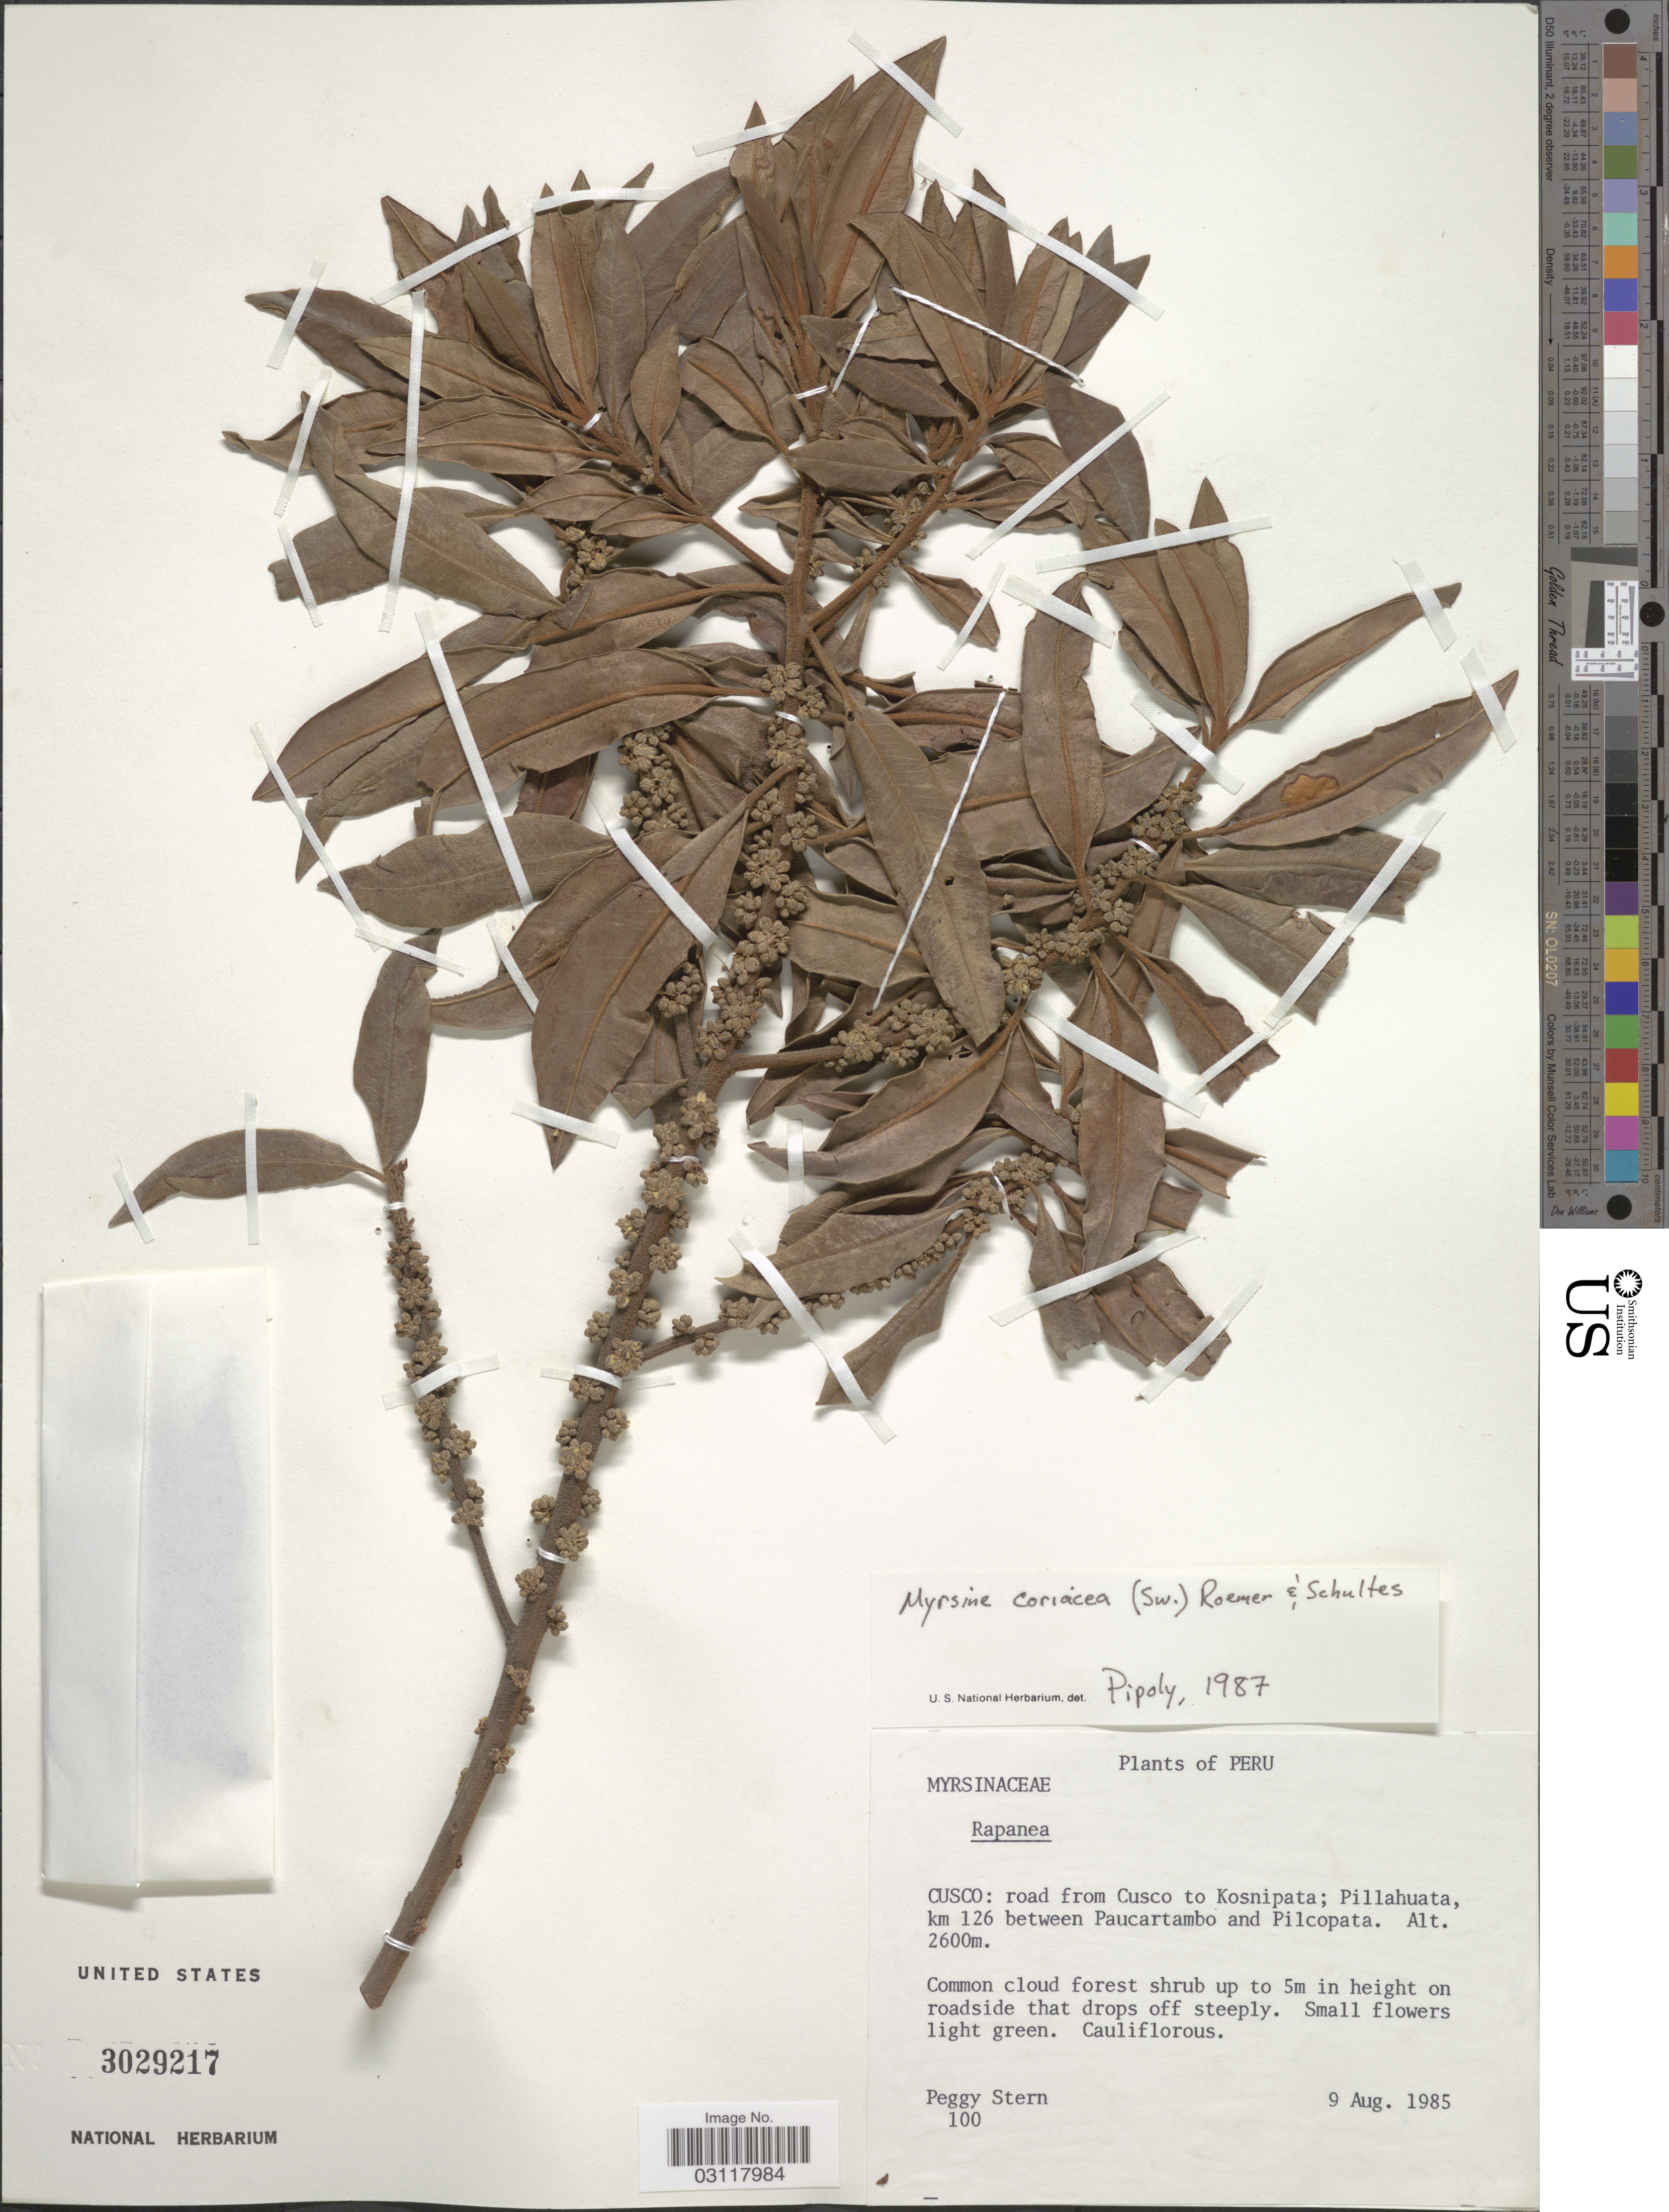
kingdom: Plantae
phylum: Tracheophyta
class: Magnoliopsida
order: Ericales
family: Primulaceae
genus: Rapanea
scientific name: Rapanea ferruginea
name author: (Ruiz & Pav.) Mez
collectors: P. Stern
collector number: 100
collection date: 1985-08-09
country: Peru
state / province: Cusco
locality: Road from Cusco to Kosnipata; Pillahuata km 126 between Paucartambo and Pilcopata.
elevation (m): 2600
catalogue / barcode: US 3029217